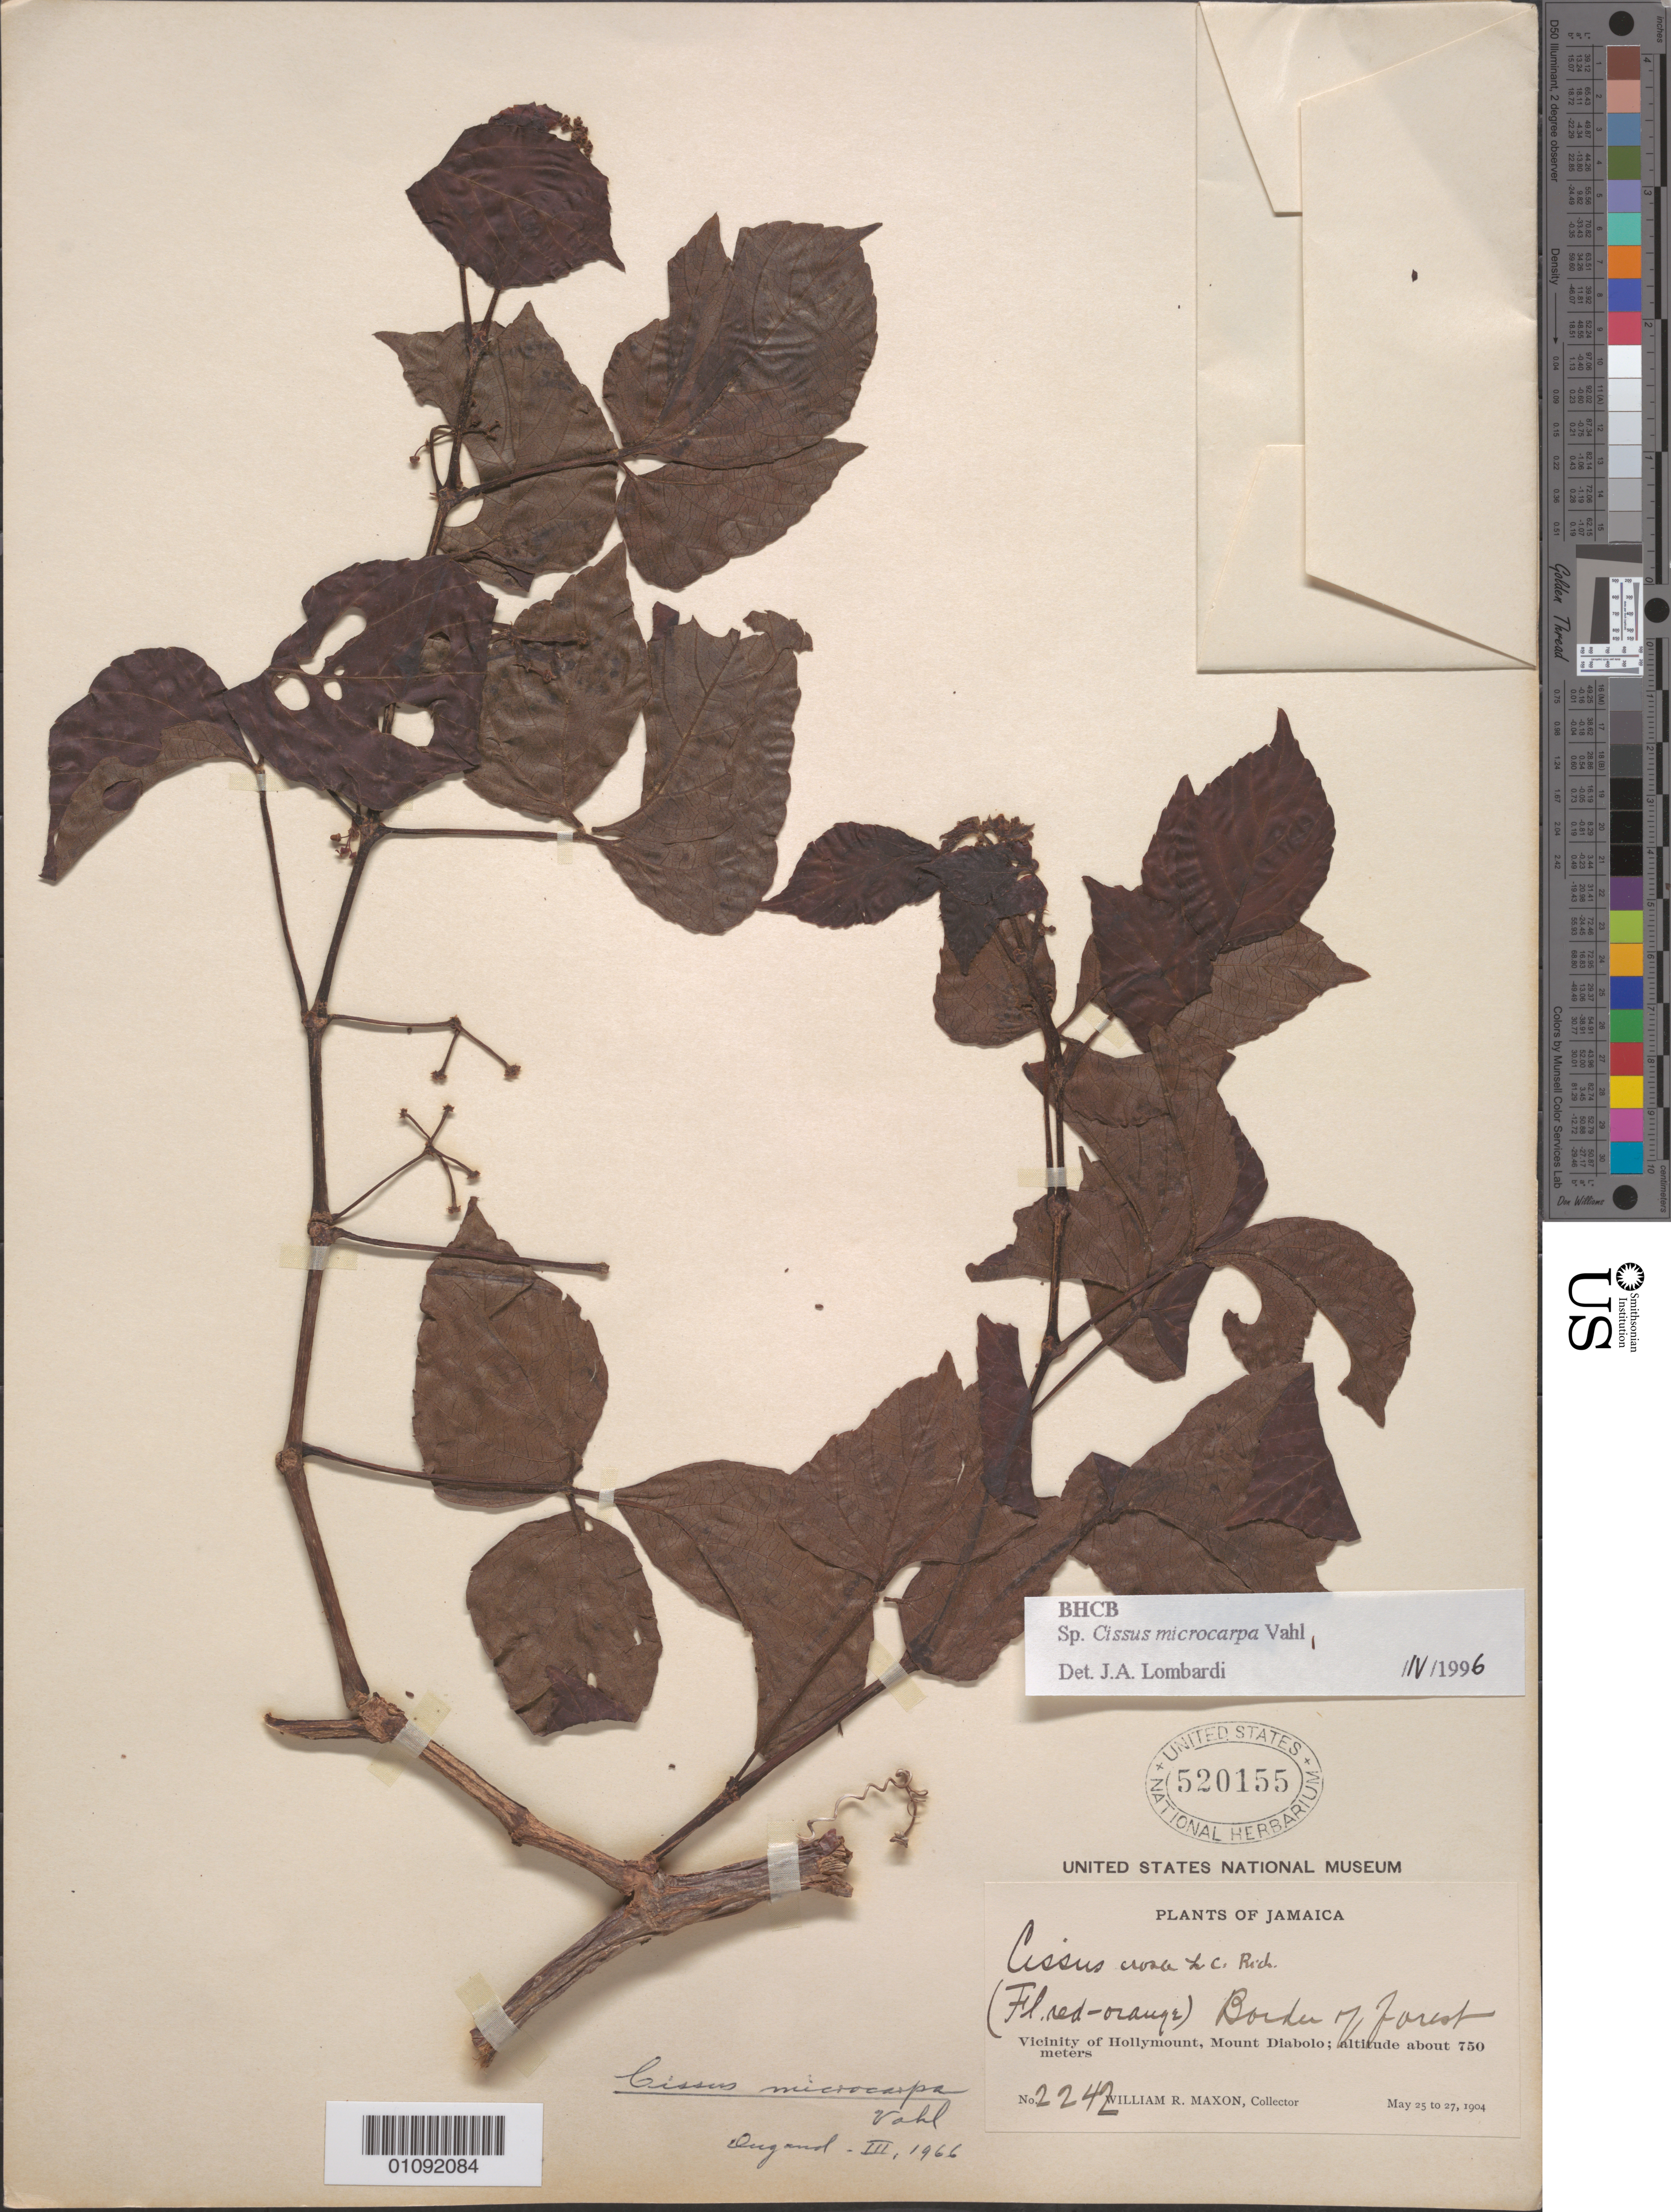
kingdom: Plantae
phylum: Tracheophyta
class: Magnoliopsida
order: Vitales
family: Vitaceae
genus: Cissus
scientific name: Cissus microcarpa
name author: Vahl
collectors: W. R. Maxon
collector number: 2242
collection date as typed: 25 May 1904 to 27 May 1904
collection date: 1904-05-25/1904-05-27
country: Jamaica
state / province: Saint Catherine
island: Jamaica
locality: Vicinity of Hollymount, Mount Diabolo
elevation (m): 750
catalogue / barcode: US 520155